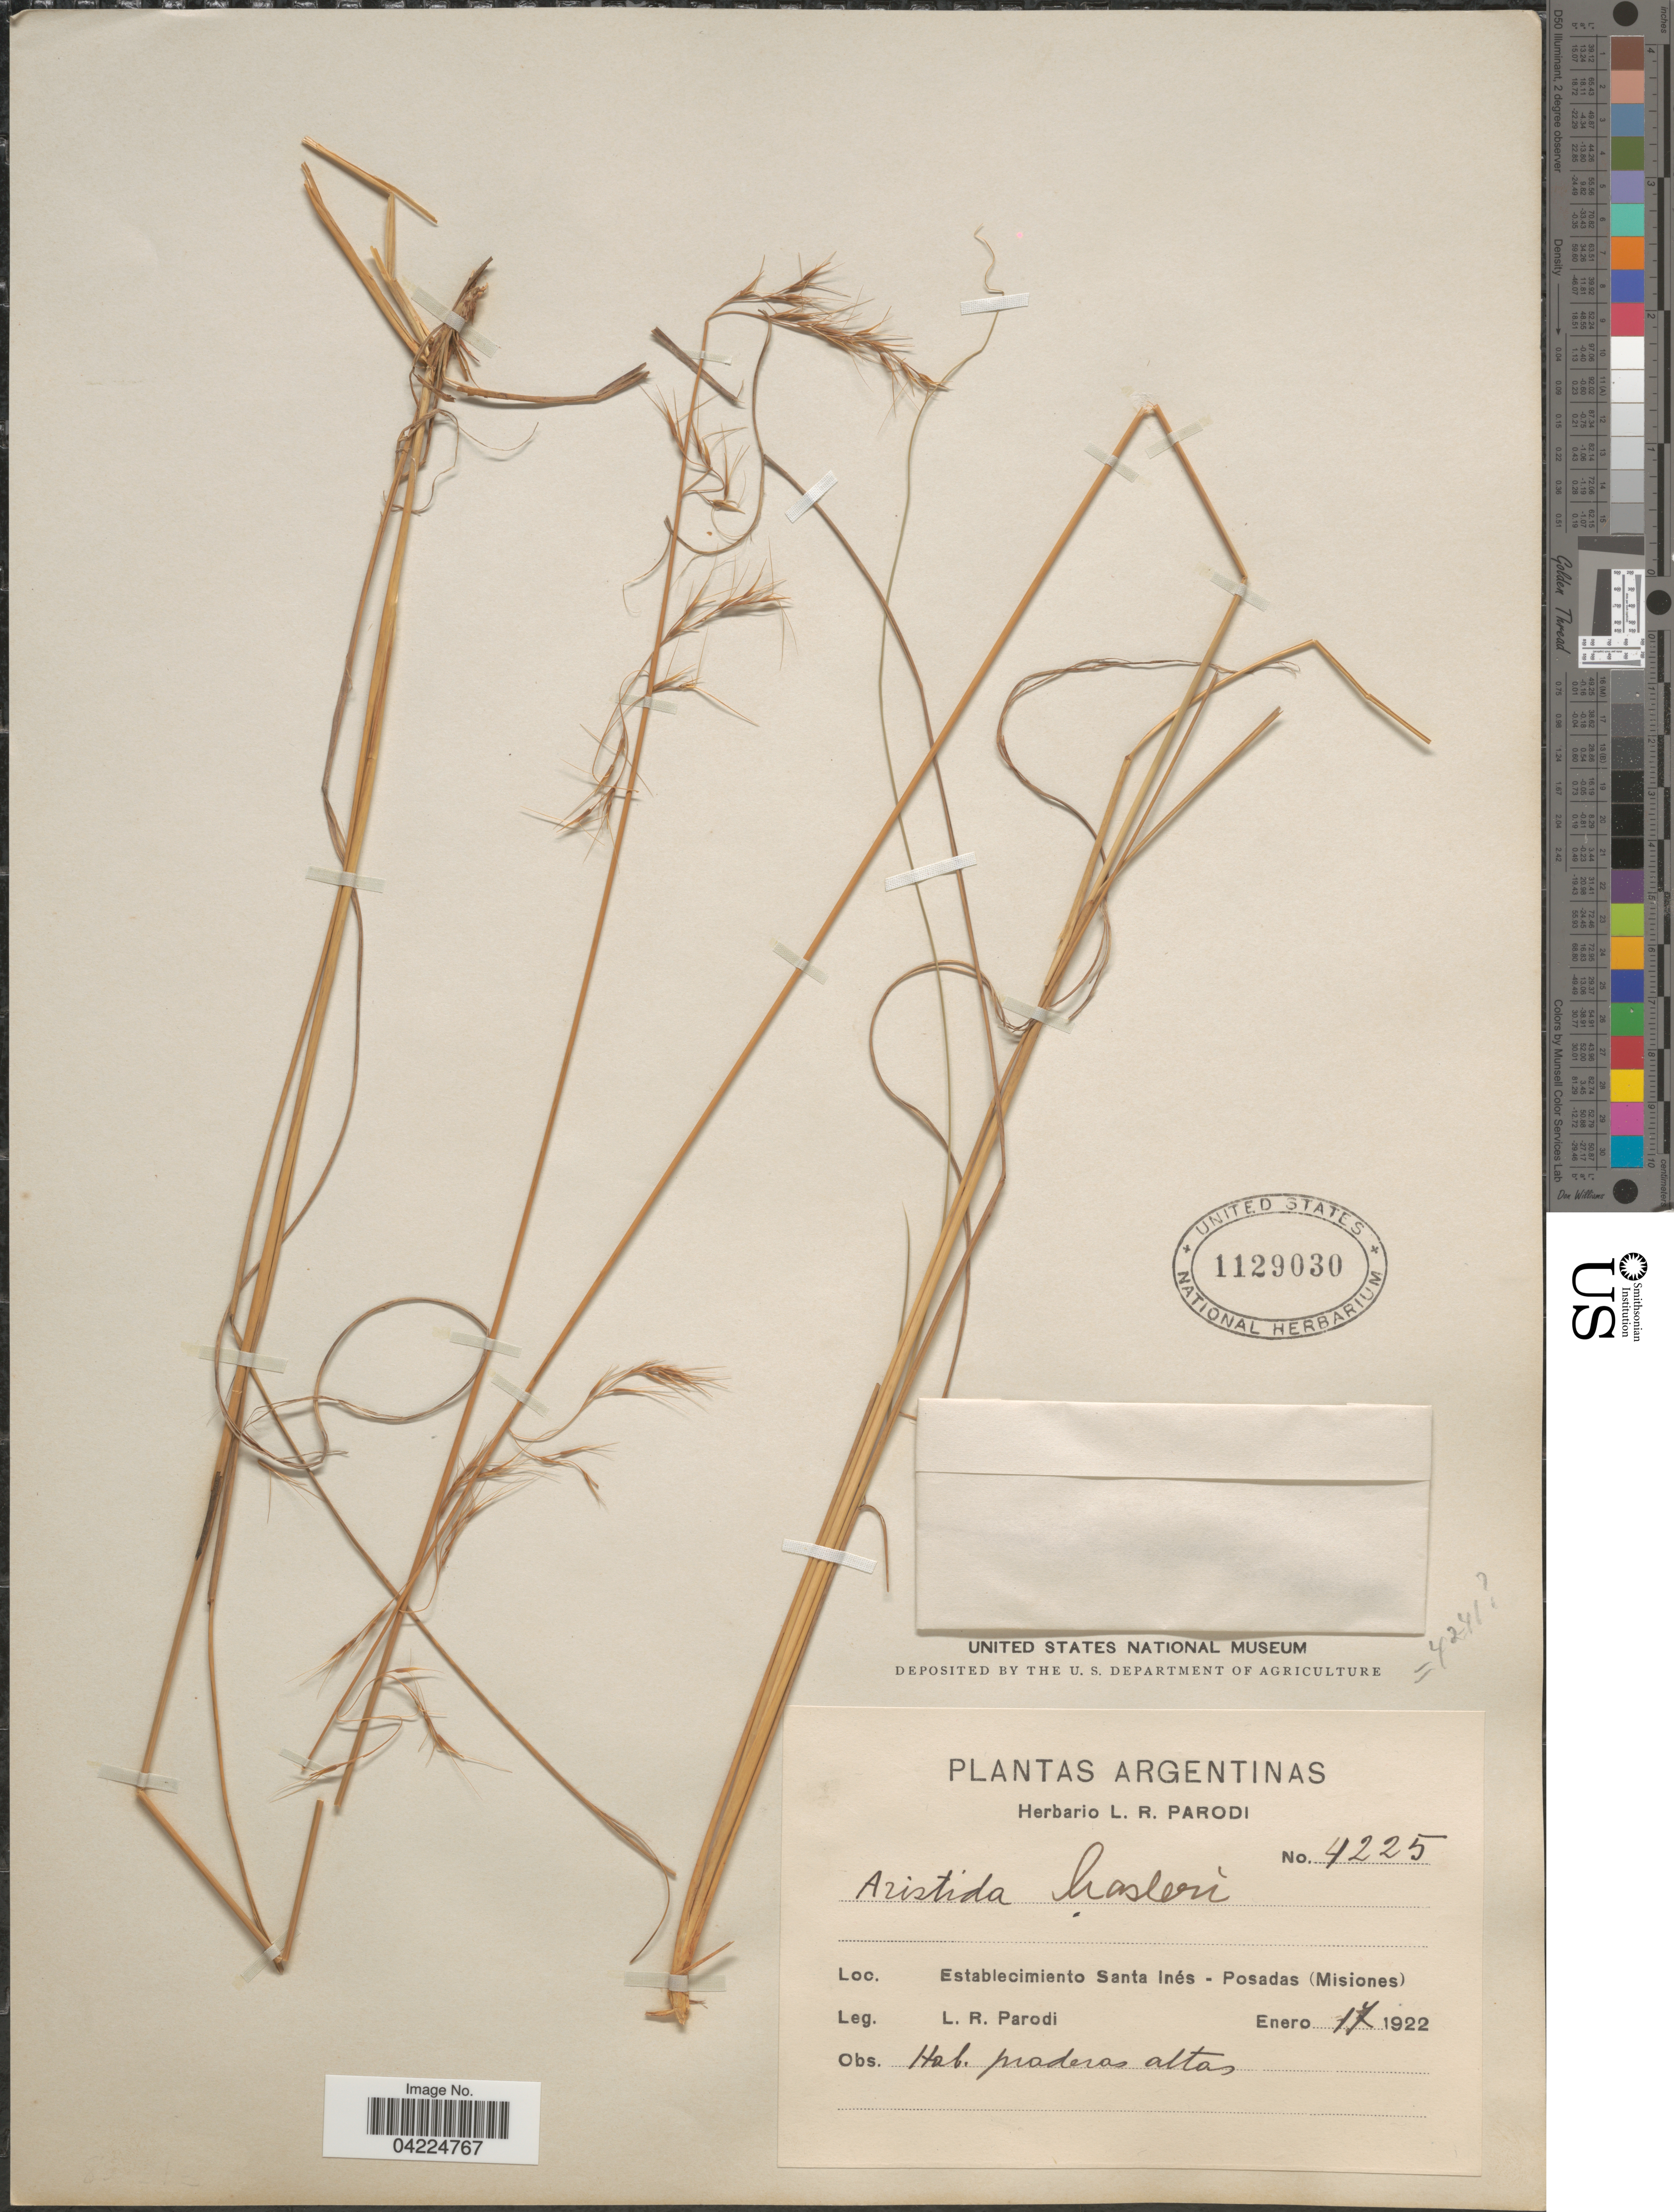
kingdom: Plantae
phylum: Tracheophyta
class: Liliopsida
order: Poales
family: Poaceae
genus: Aristida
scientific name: Aristida hassleri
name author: Hack.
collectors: L. R. Parodi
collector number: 4225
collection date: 1922-01-17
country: Paraguay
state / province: Misiones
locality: Establecimiento Santa Inés - Posadas (Misiones).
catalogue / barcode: US 1129030